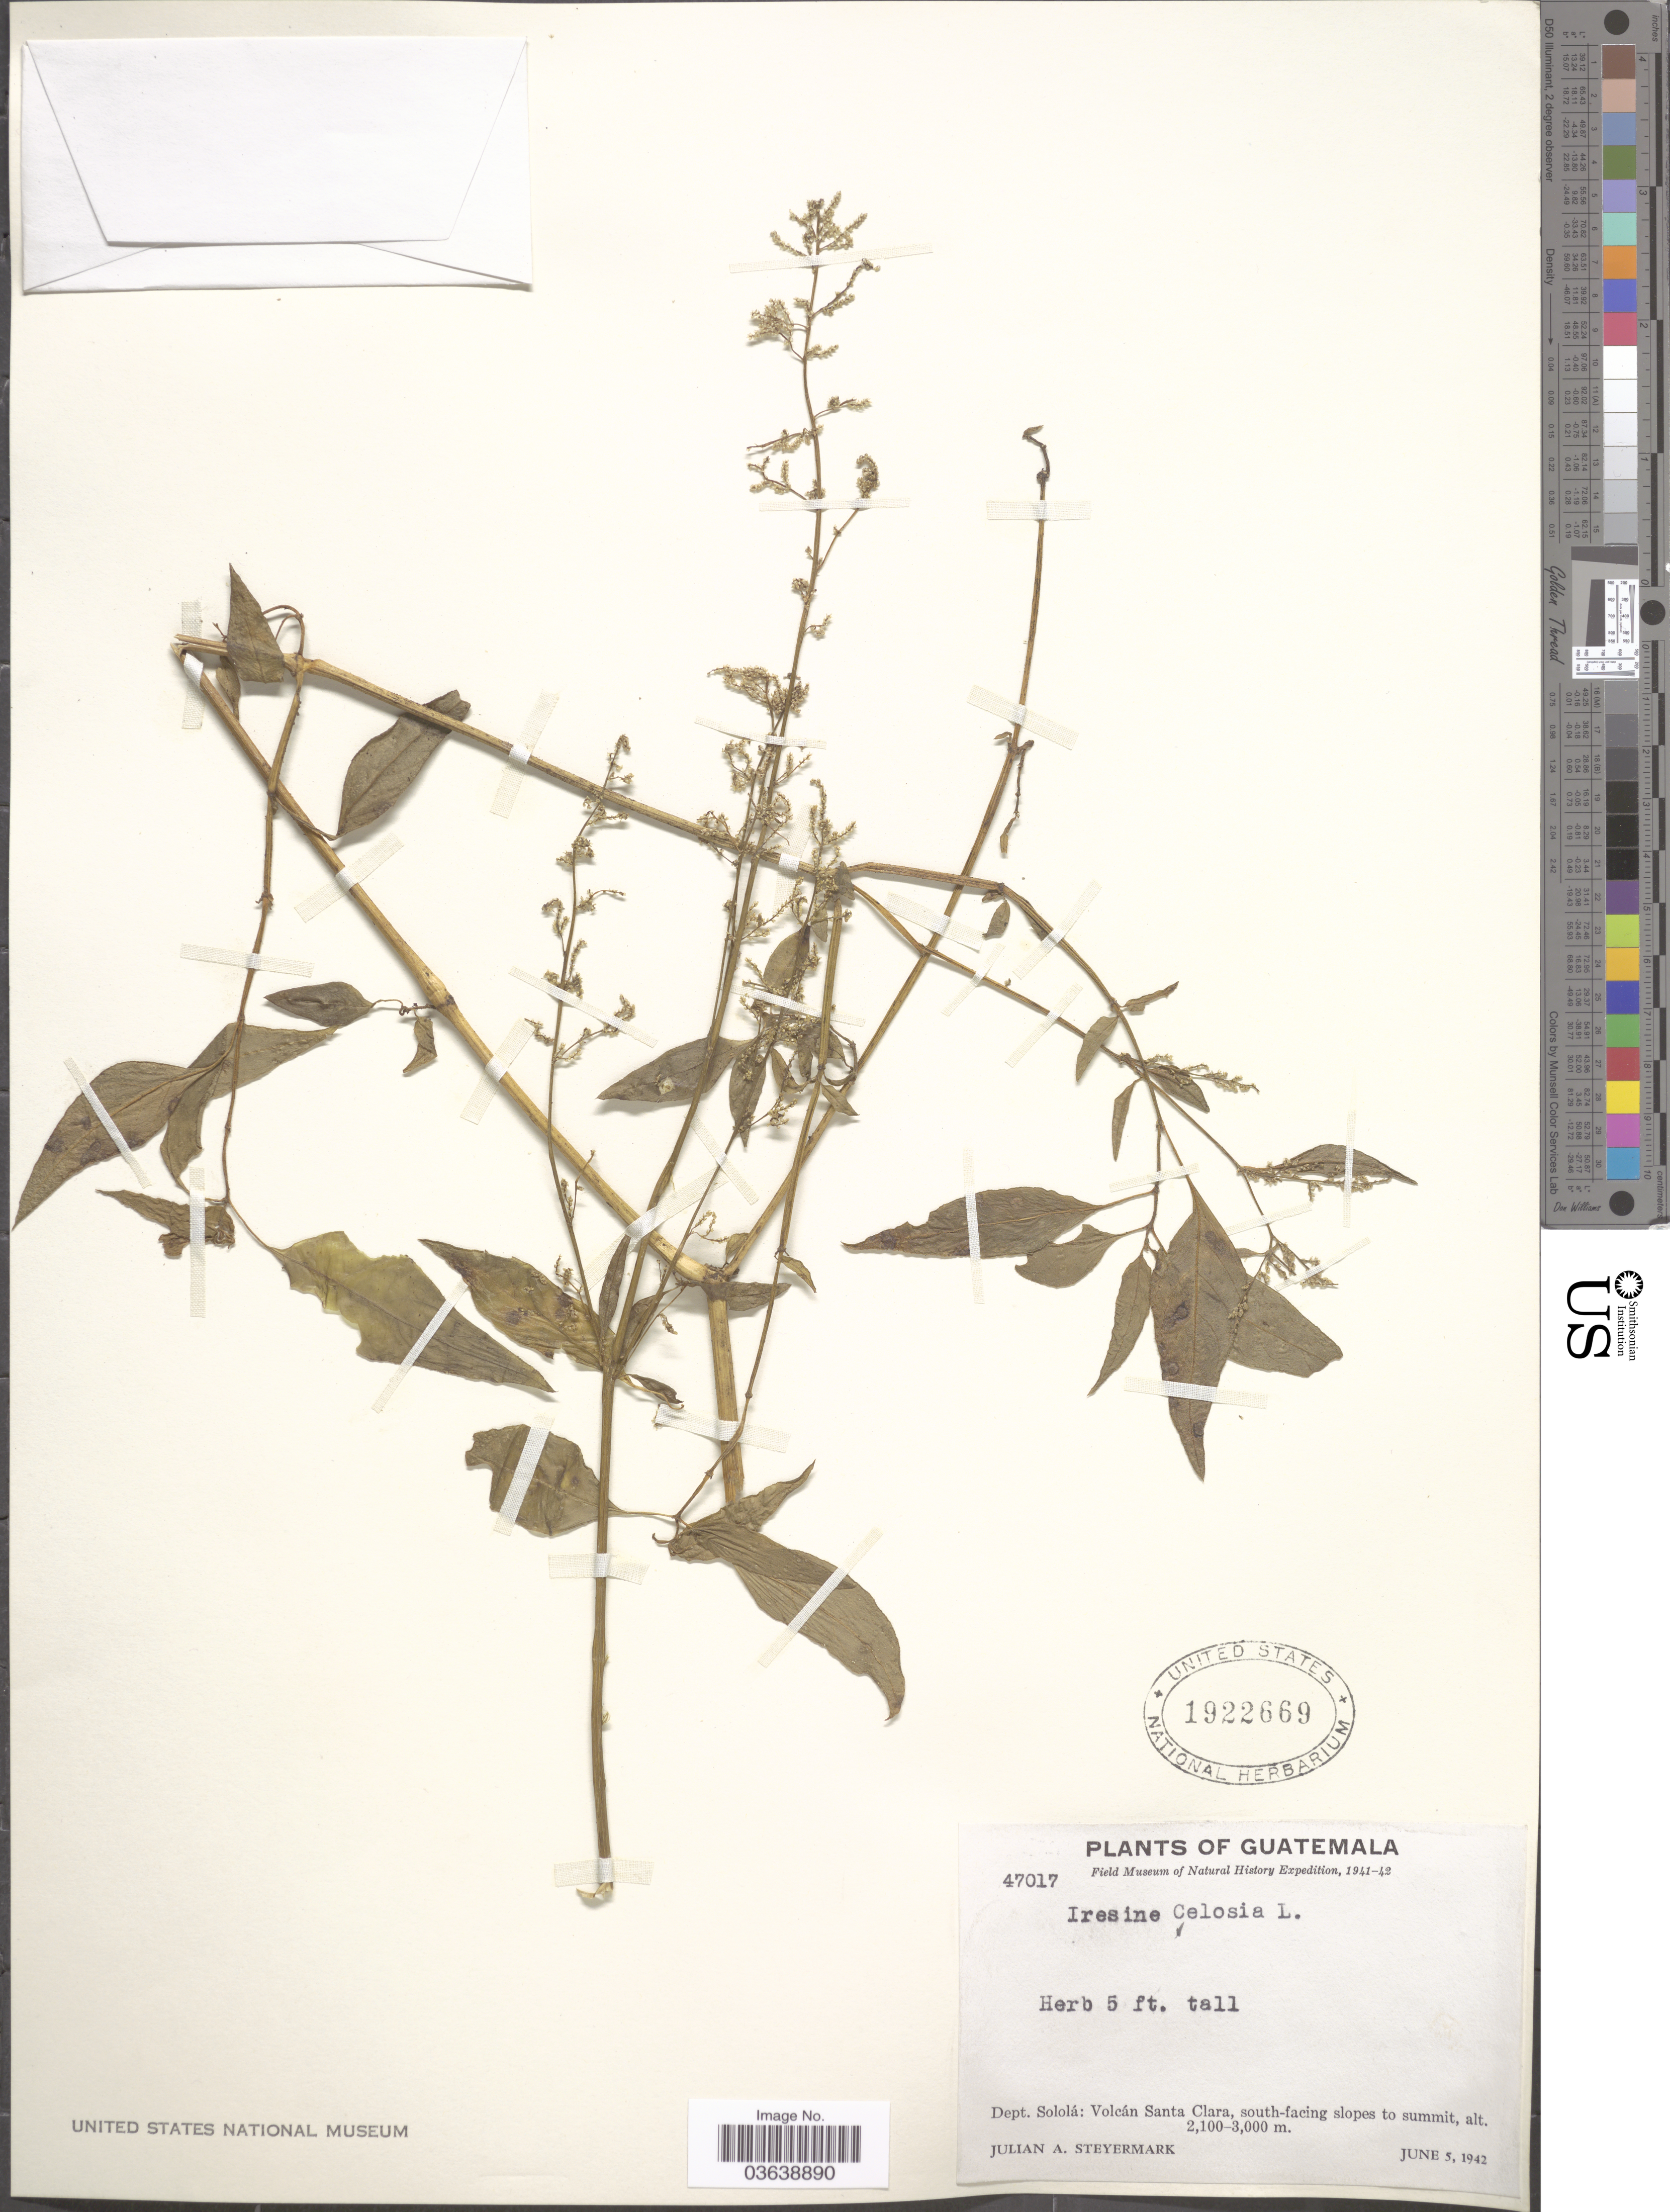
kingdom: Plantae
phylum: Tracheophyta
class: Magnoliopsida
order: Caryophyllales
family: Amaranthaceae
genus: Iresine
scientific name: Iresine celosia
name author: L.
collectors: J. Steyermark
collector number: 47017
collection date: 1942-06-05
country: Guatemala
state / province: Sololá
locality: Dept. Sololá: Volcán Santa Clara, south-facing slope to summit.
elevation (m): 2100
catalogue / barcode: US 1922669